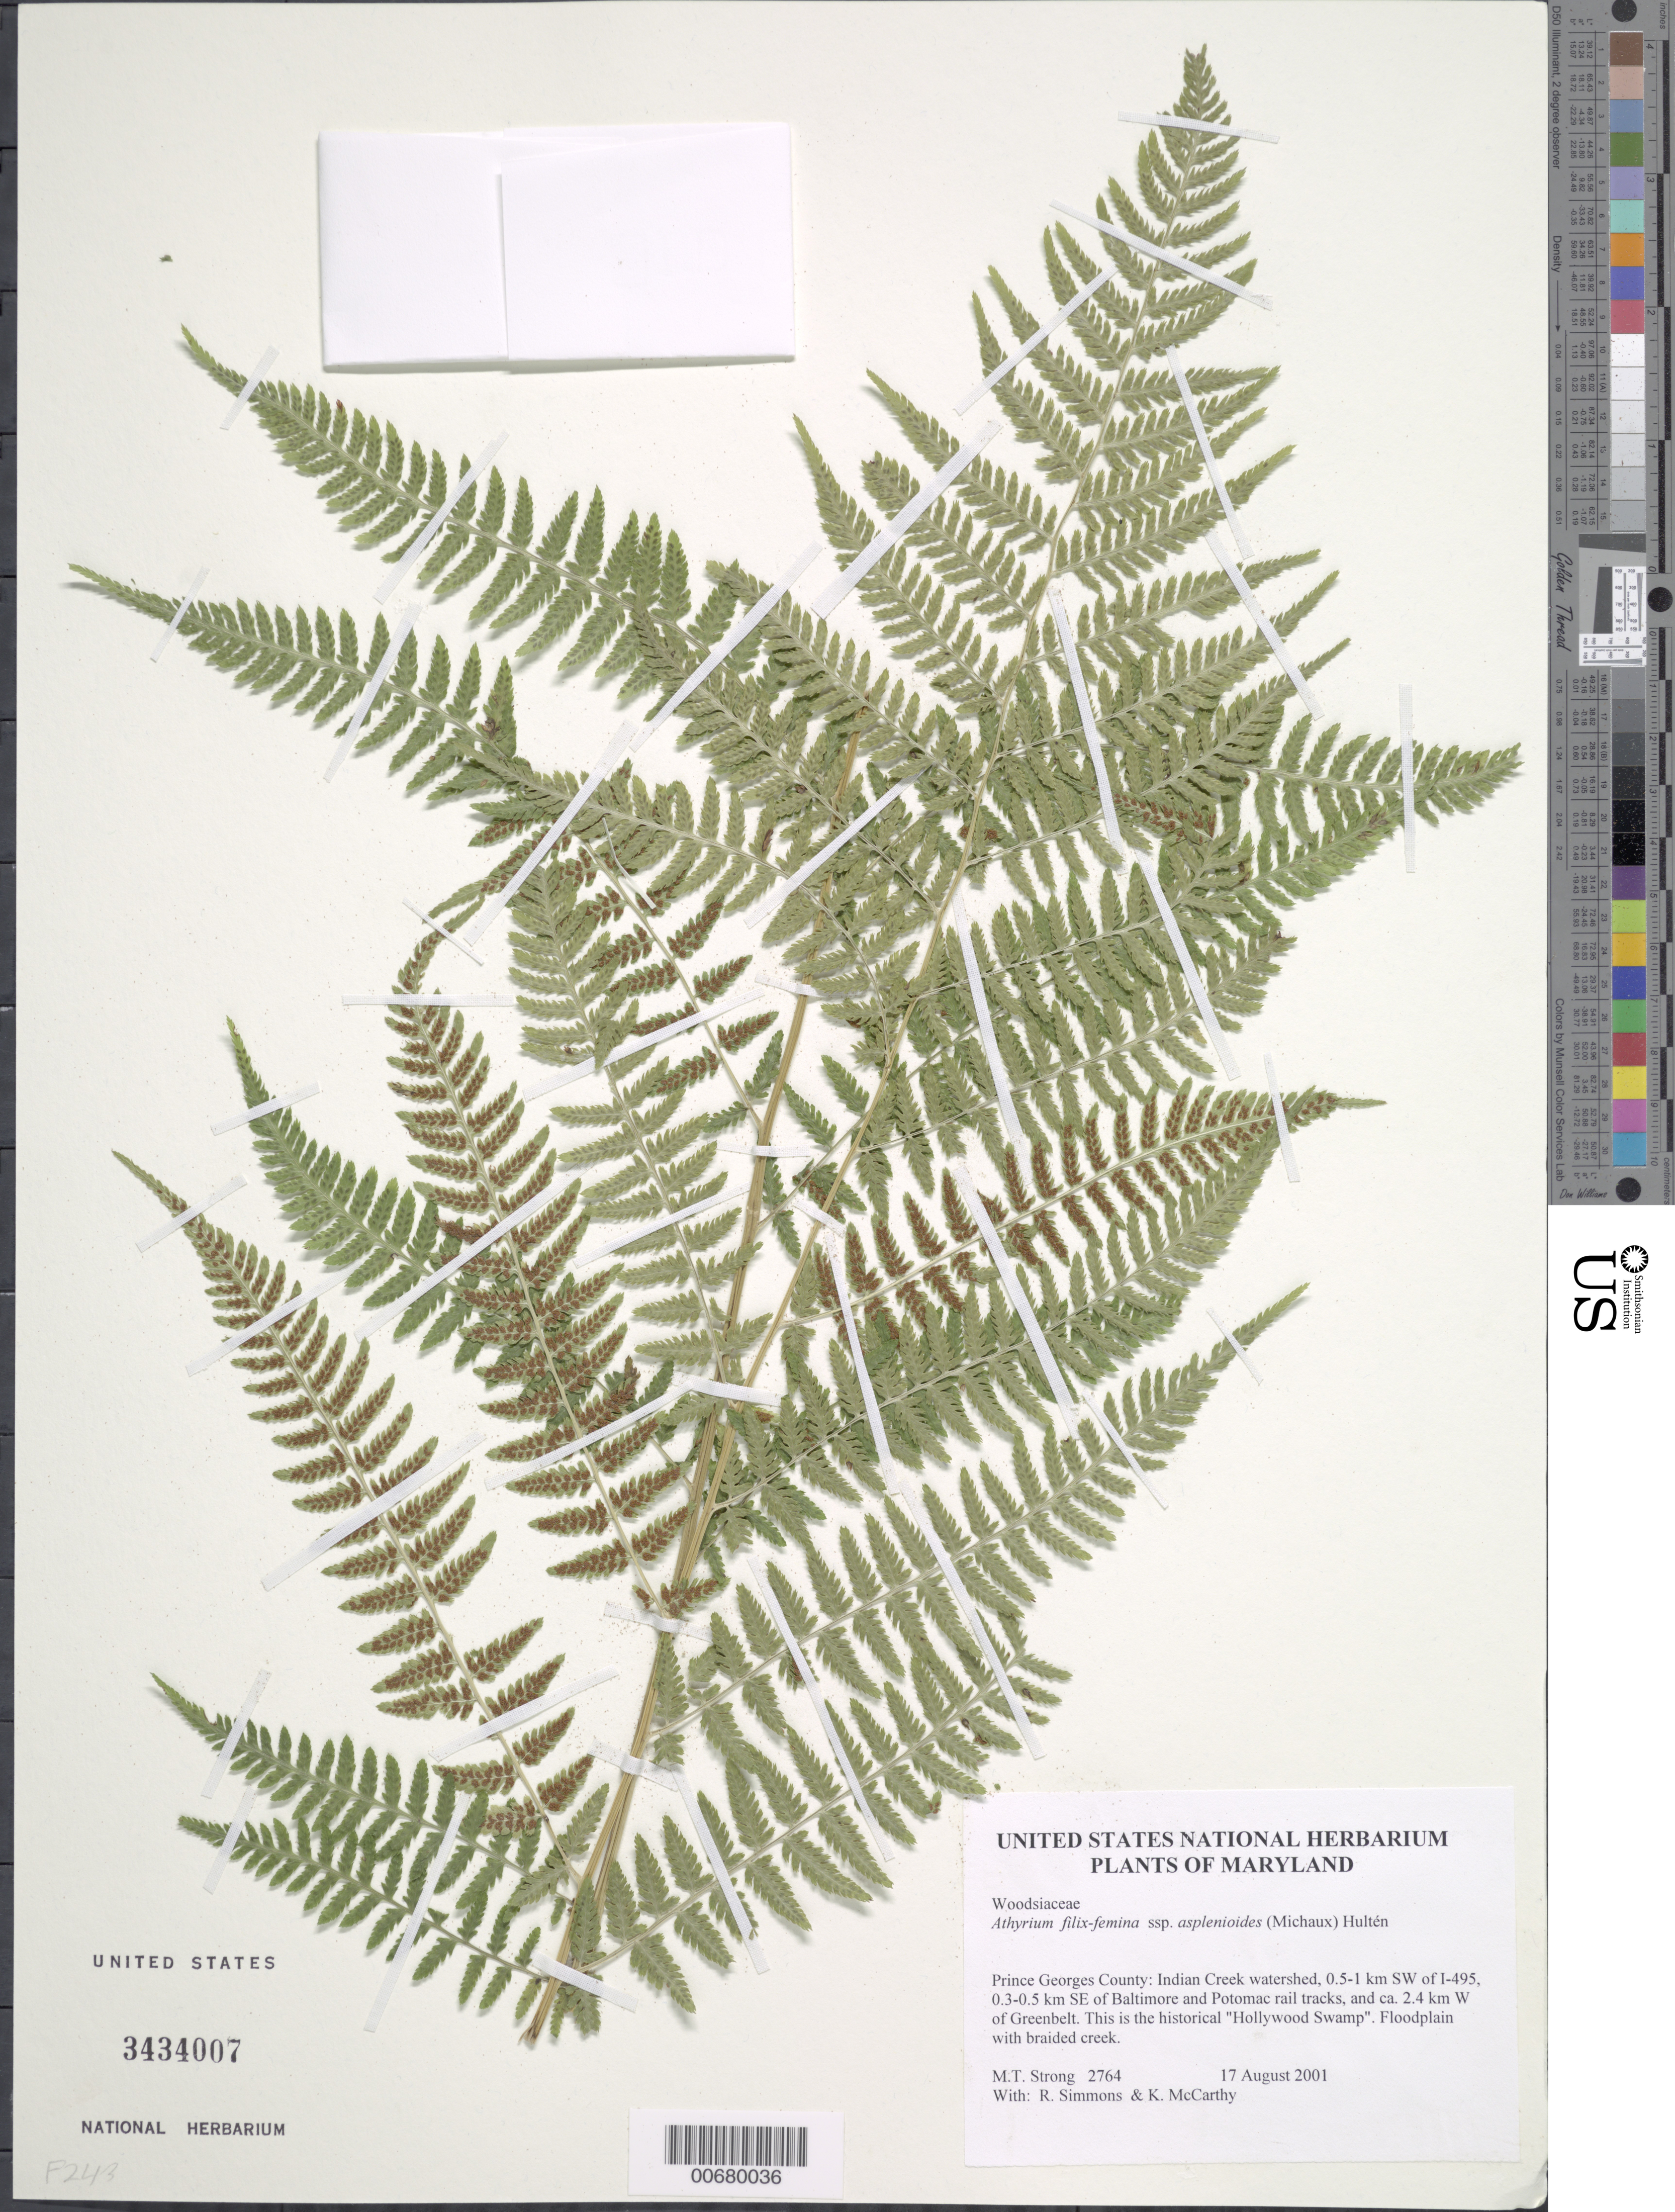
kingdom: Plantae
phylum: Tracheophyta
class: Polypodiopsida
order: Polypodiales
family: Athyriaceae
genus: Athyrium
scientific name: Athyrium filix-femina var. asplenioides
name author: (Michx.) Farw.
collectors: M. T. Strong, R. Simmons & K. McCarthy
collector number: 2764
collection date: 2001-08-17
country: United States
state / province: Maryland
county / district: Prince George's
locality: Prince Georges County: Indian Creek watershed, 0.5-1 km SW of I-495, 0.3-0.5 km SE of Baltimore and Potomac rail tracks, and ca. 2.4 km W of Greenbelt. This is the historical "Hollywood Swamp"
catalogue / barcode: US 3434007